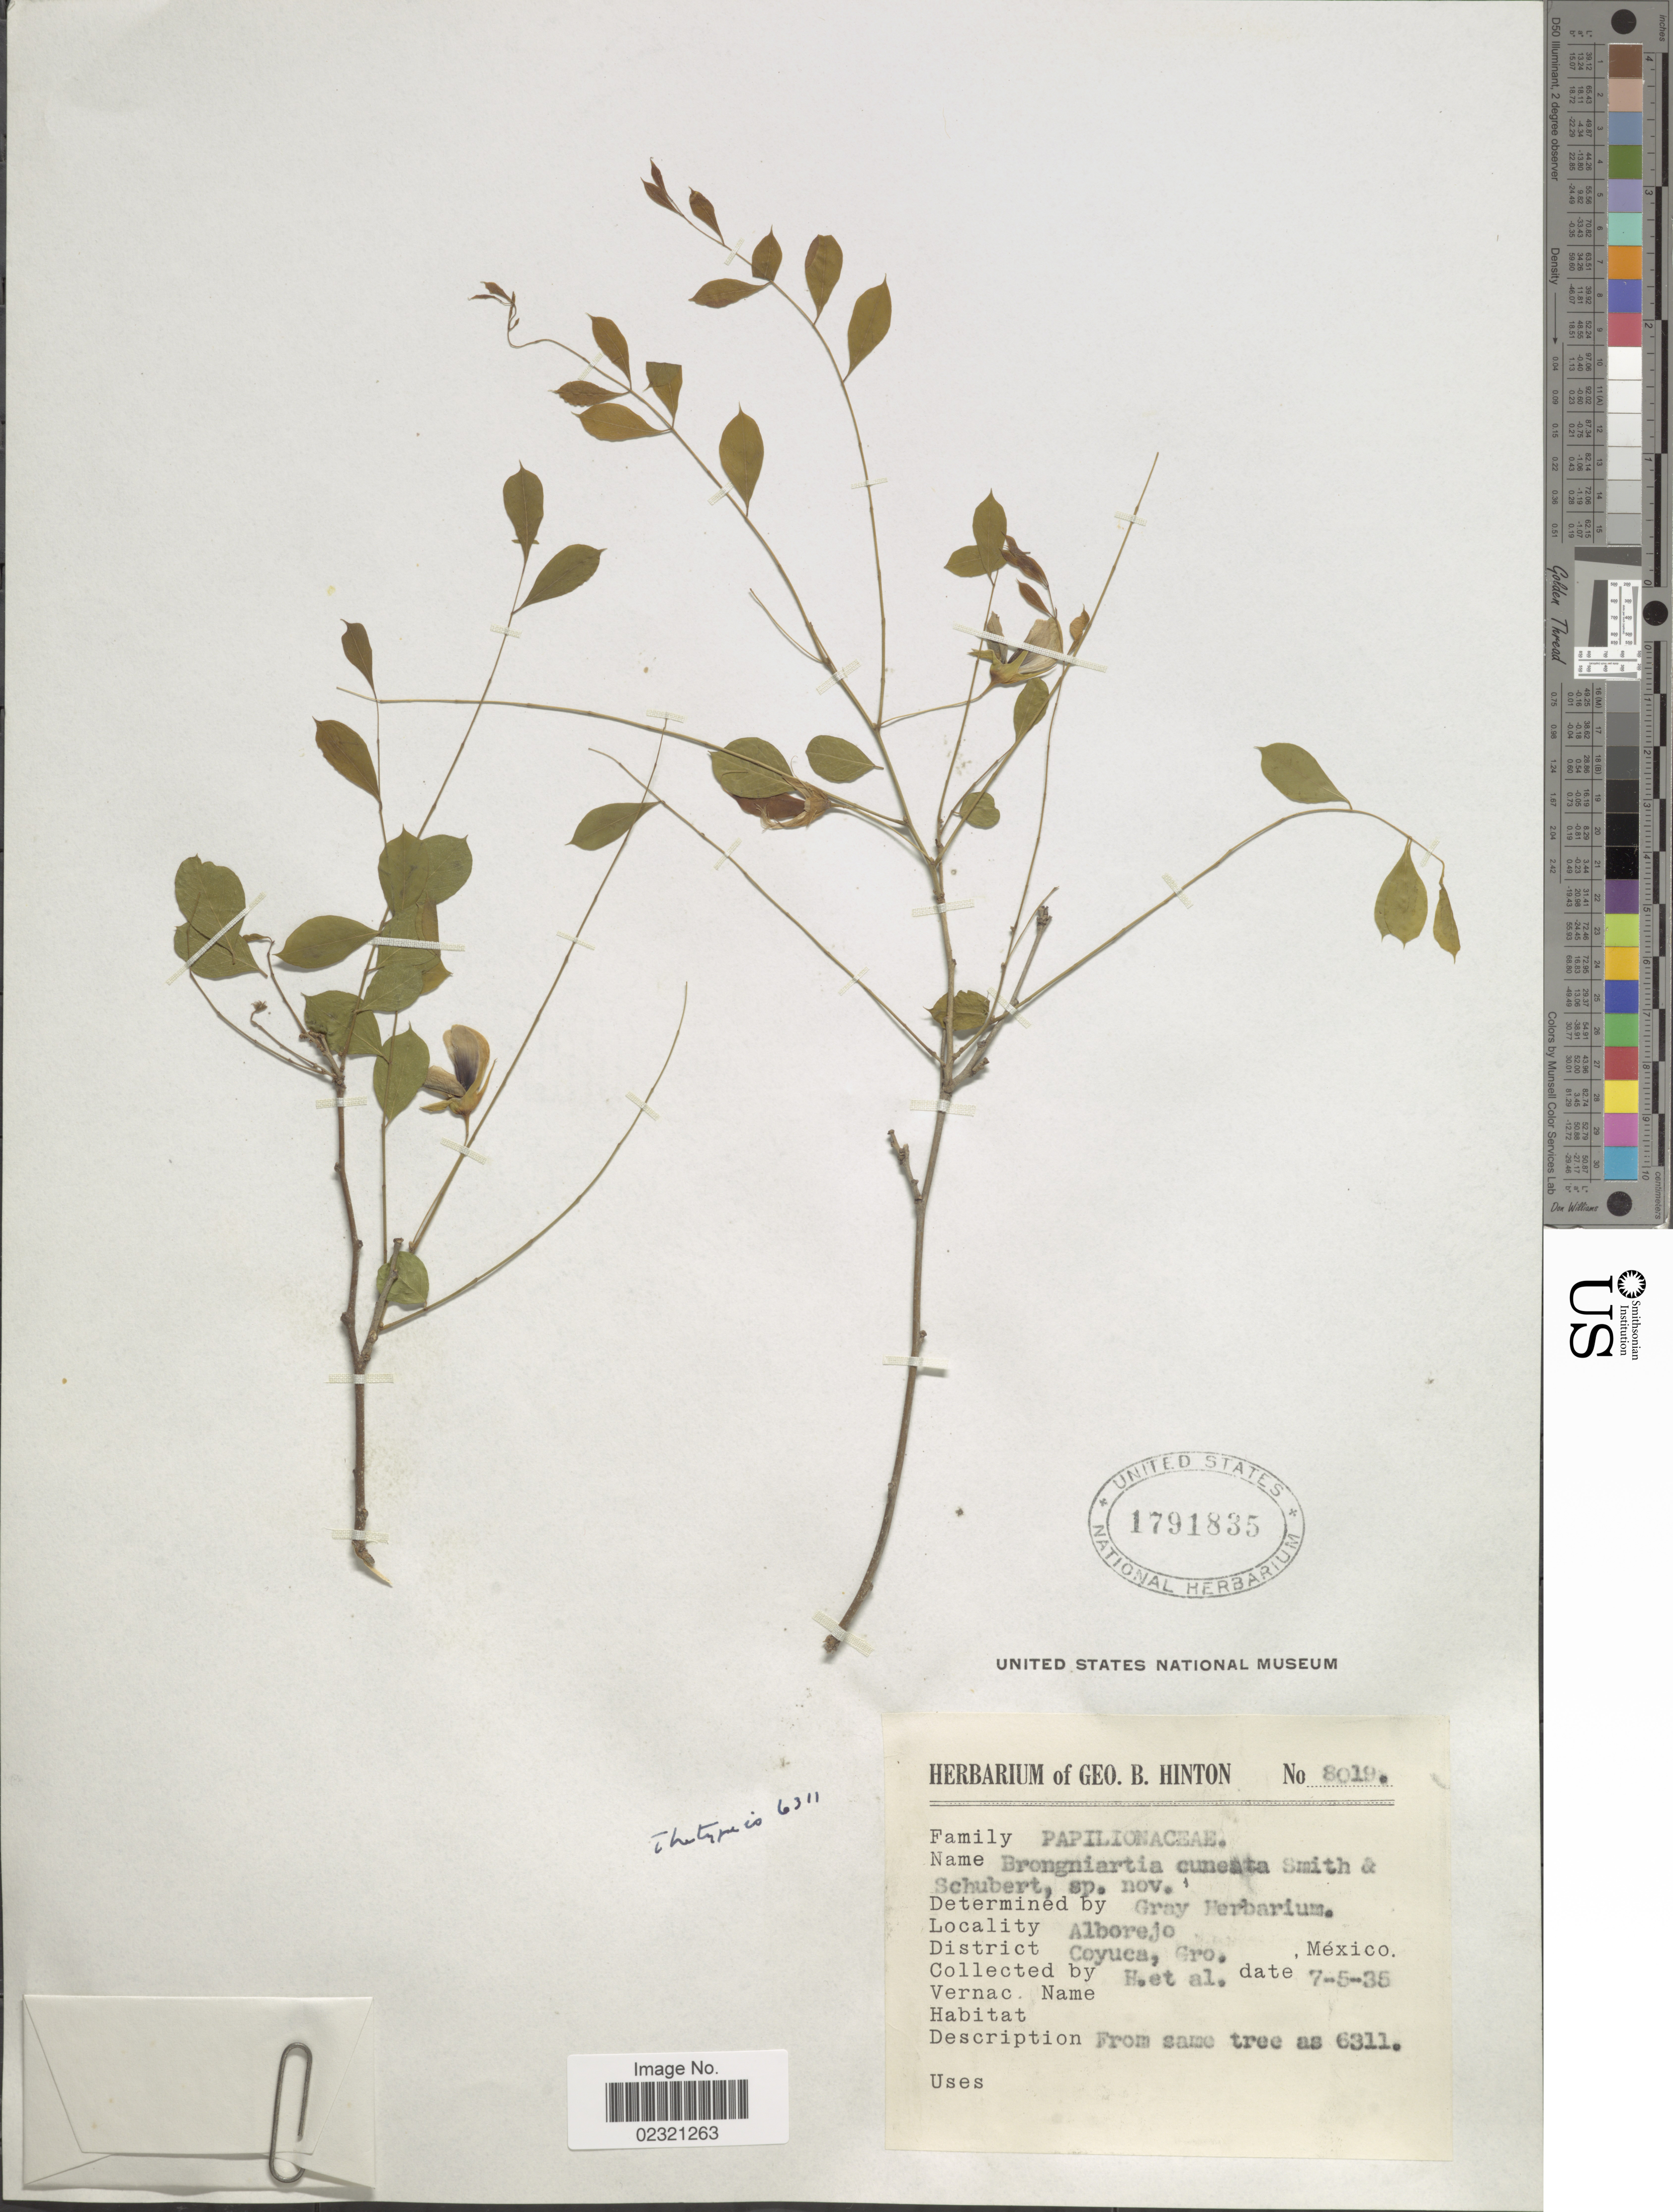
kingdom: Plantae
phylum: Tracheophyta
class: Magnoliopsida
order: Fabales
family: Fabaceae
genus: Brongniartia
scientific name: Brongniartia cuneata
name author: L.B. Sm. & B.G. Schub.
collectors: G. B. Hinton & et al.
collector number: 8019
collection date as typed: Transcribed d/m/y: 7/5/35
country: Mexico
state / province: Guerrero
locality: District Coyuca, Alborejo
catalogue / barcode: US 1791835